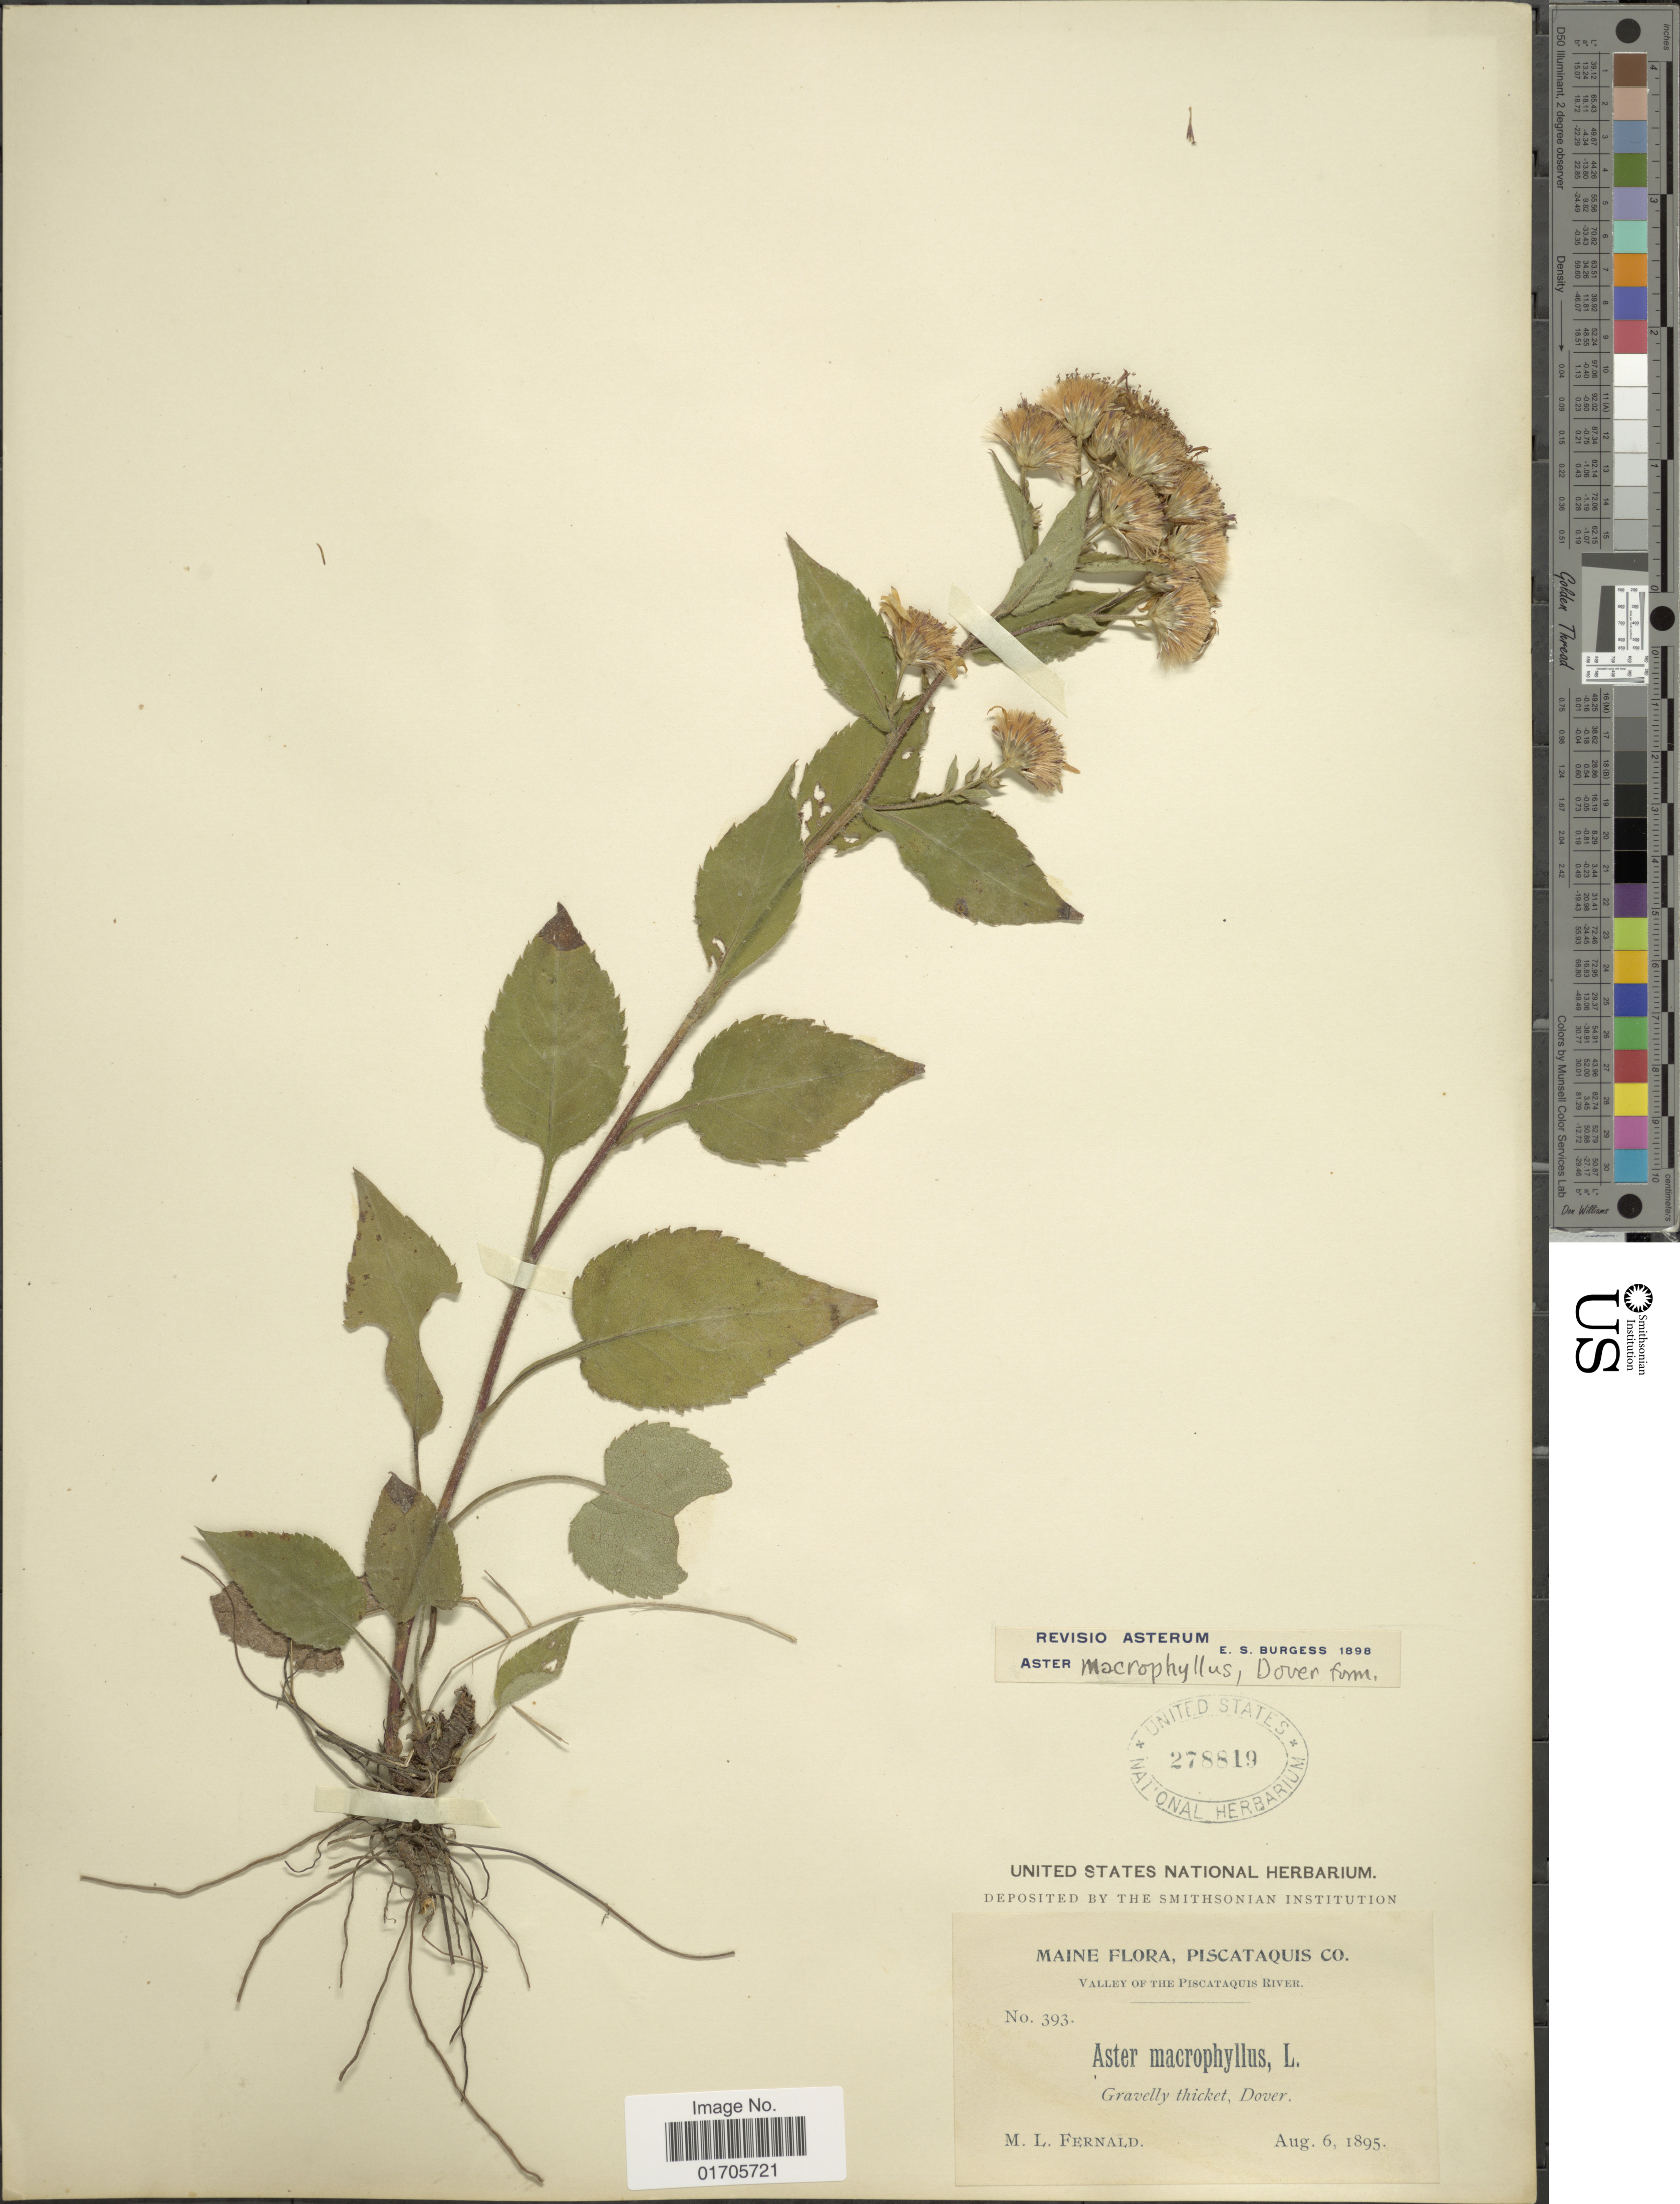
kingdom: Plantae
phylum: Tracheophyta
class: Magnoliopsida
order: Asterales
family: Asteraceae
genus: Eurybia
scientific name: Eurybia macrophylla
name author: (L.) Cass.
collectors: M. L. Fernald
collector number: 393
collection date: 1895-08-06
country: United States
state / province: Maine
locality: Maine, Piscataquis Co. Valley of the Piscataquis River. Gravelly thicket, Dover.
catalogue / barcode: US 278819